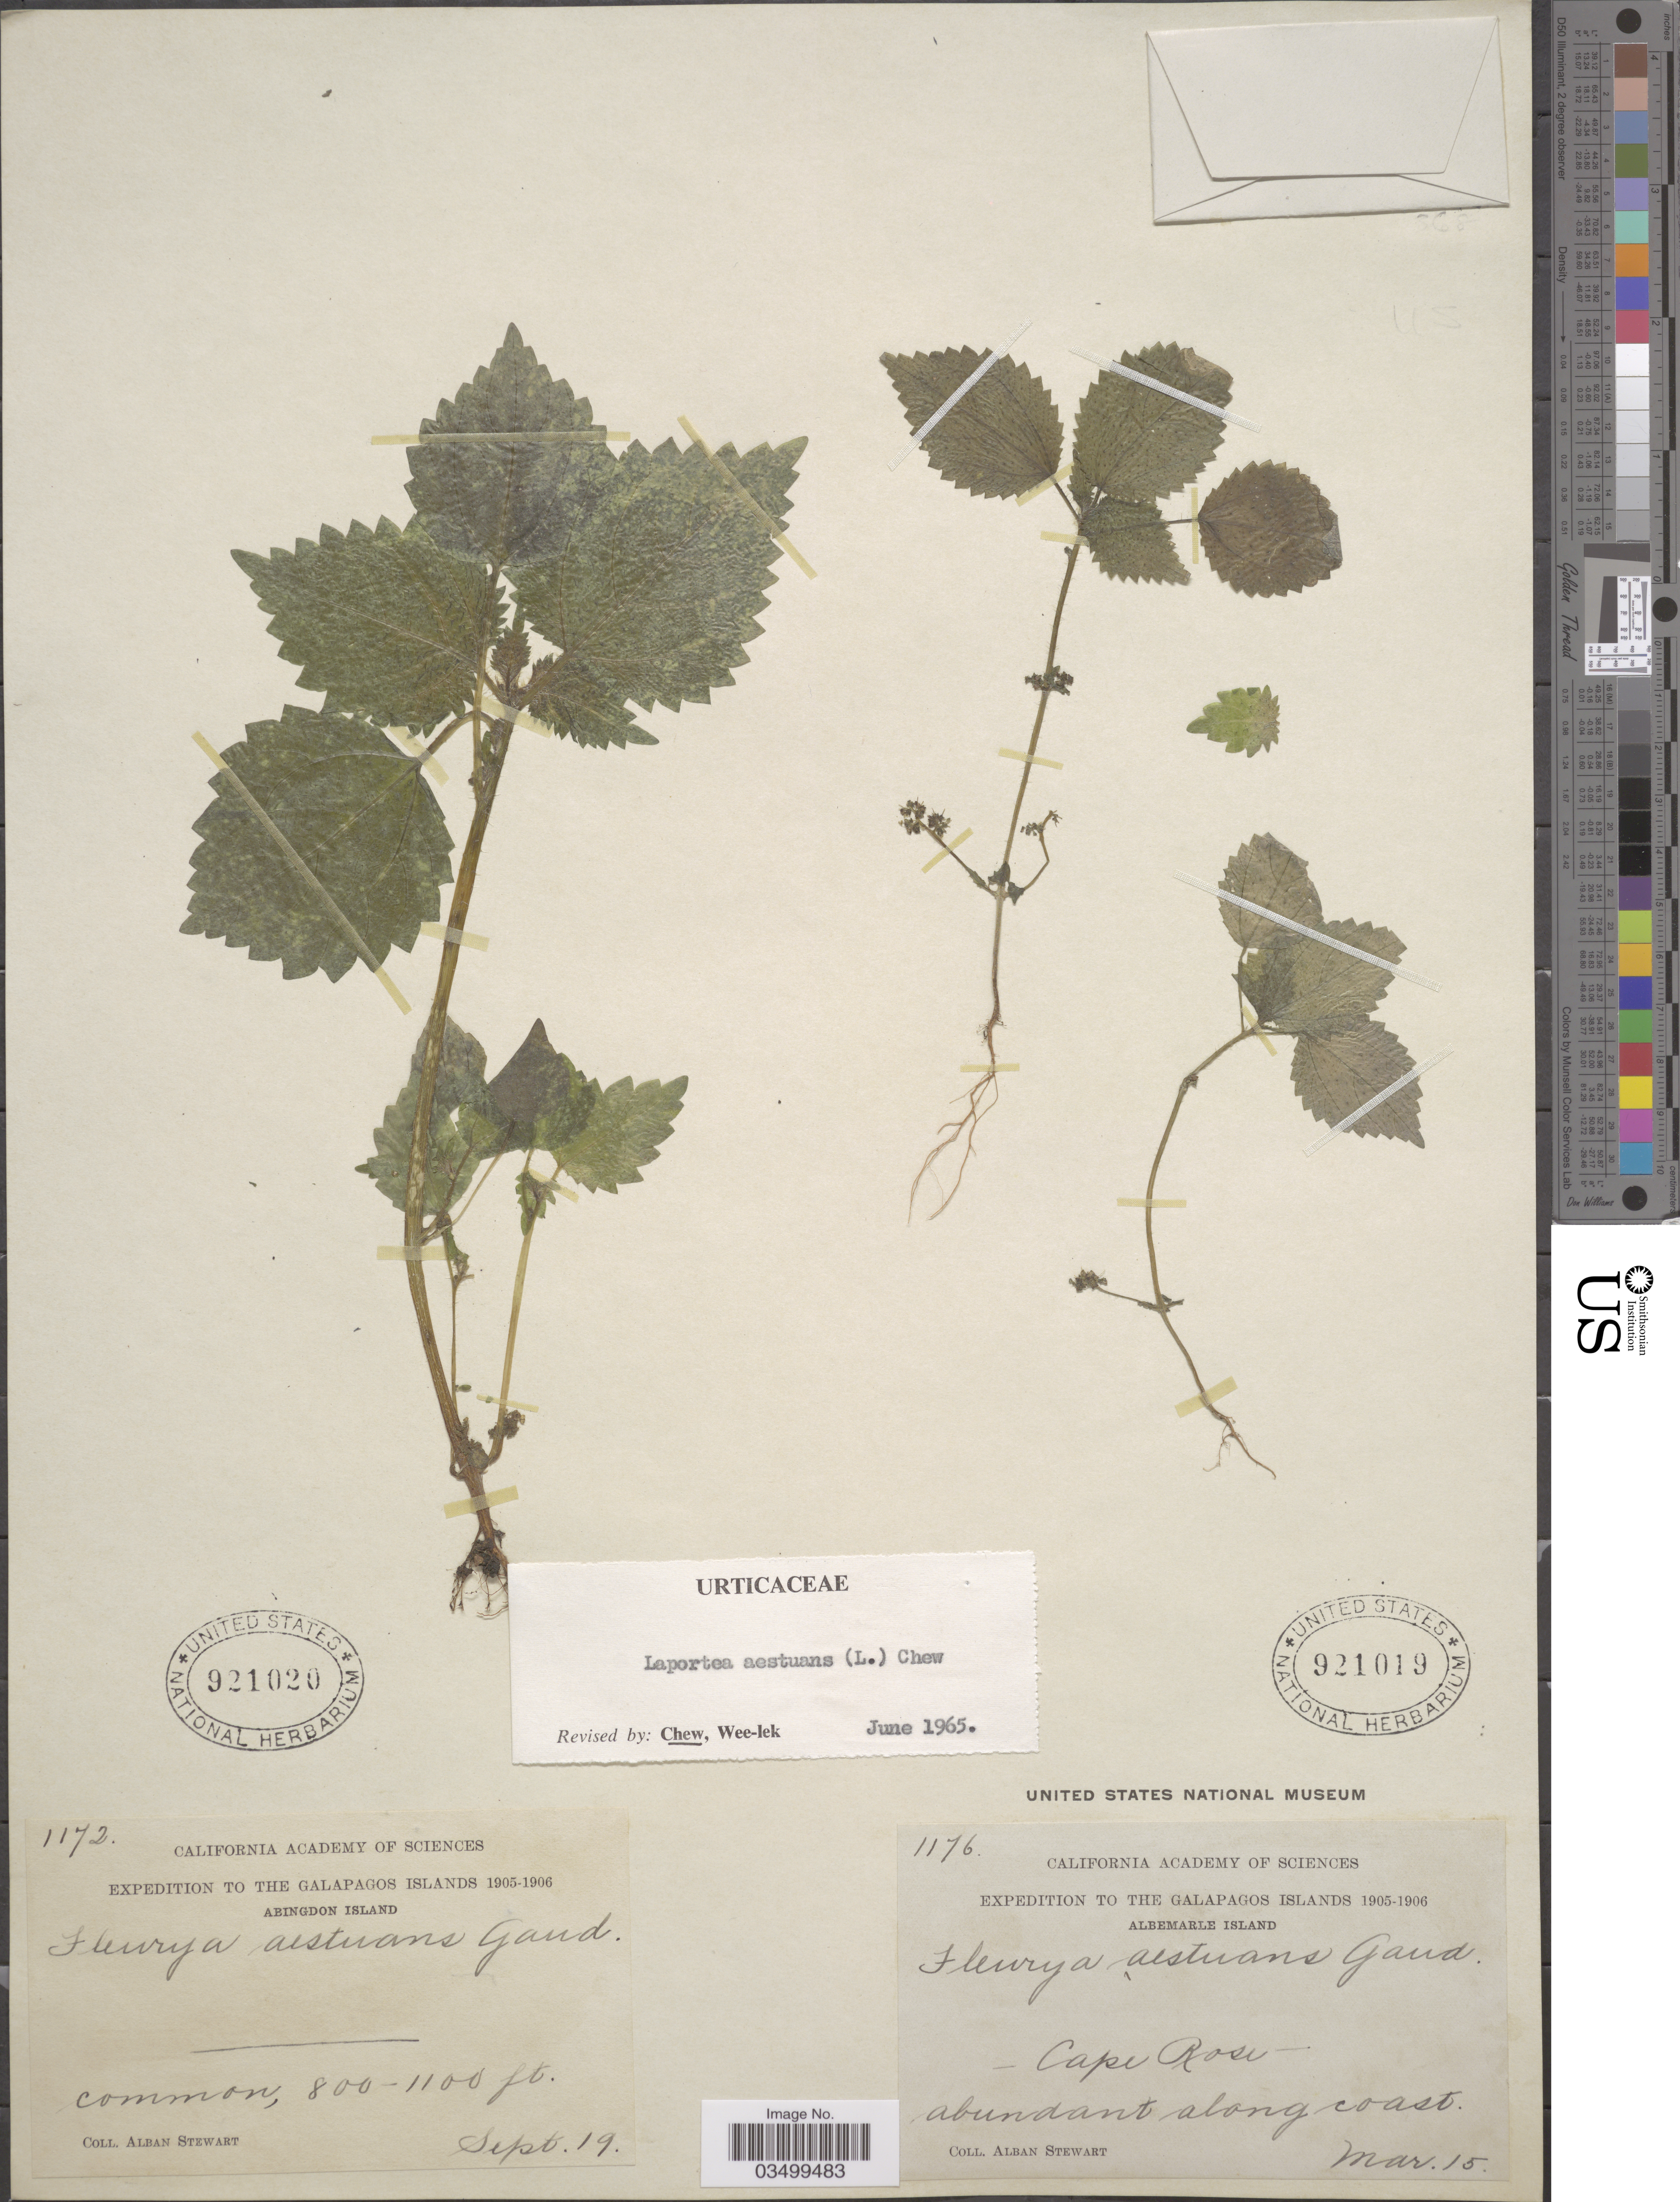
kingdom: Plantae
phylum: Tracheophyta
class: Magnoliopsida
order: Rosales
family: Urticaceae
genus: Laportea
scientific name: Laportea aestuans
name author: (L.) Chew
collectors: A. Stewart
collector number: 1176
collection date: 1905-03-15/1906-03-15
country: Ecuador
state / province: Colón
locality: Galapagos Islands. Albemarle Island. Cape Rose.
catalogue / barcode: US 921019-2